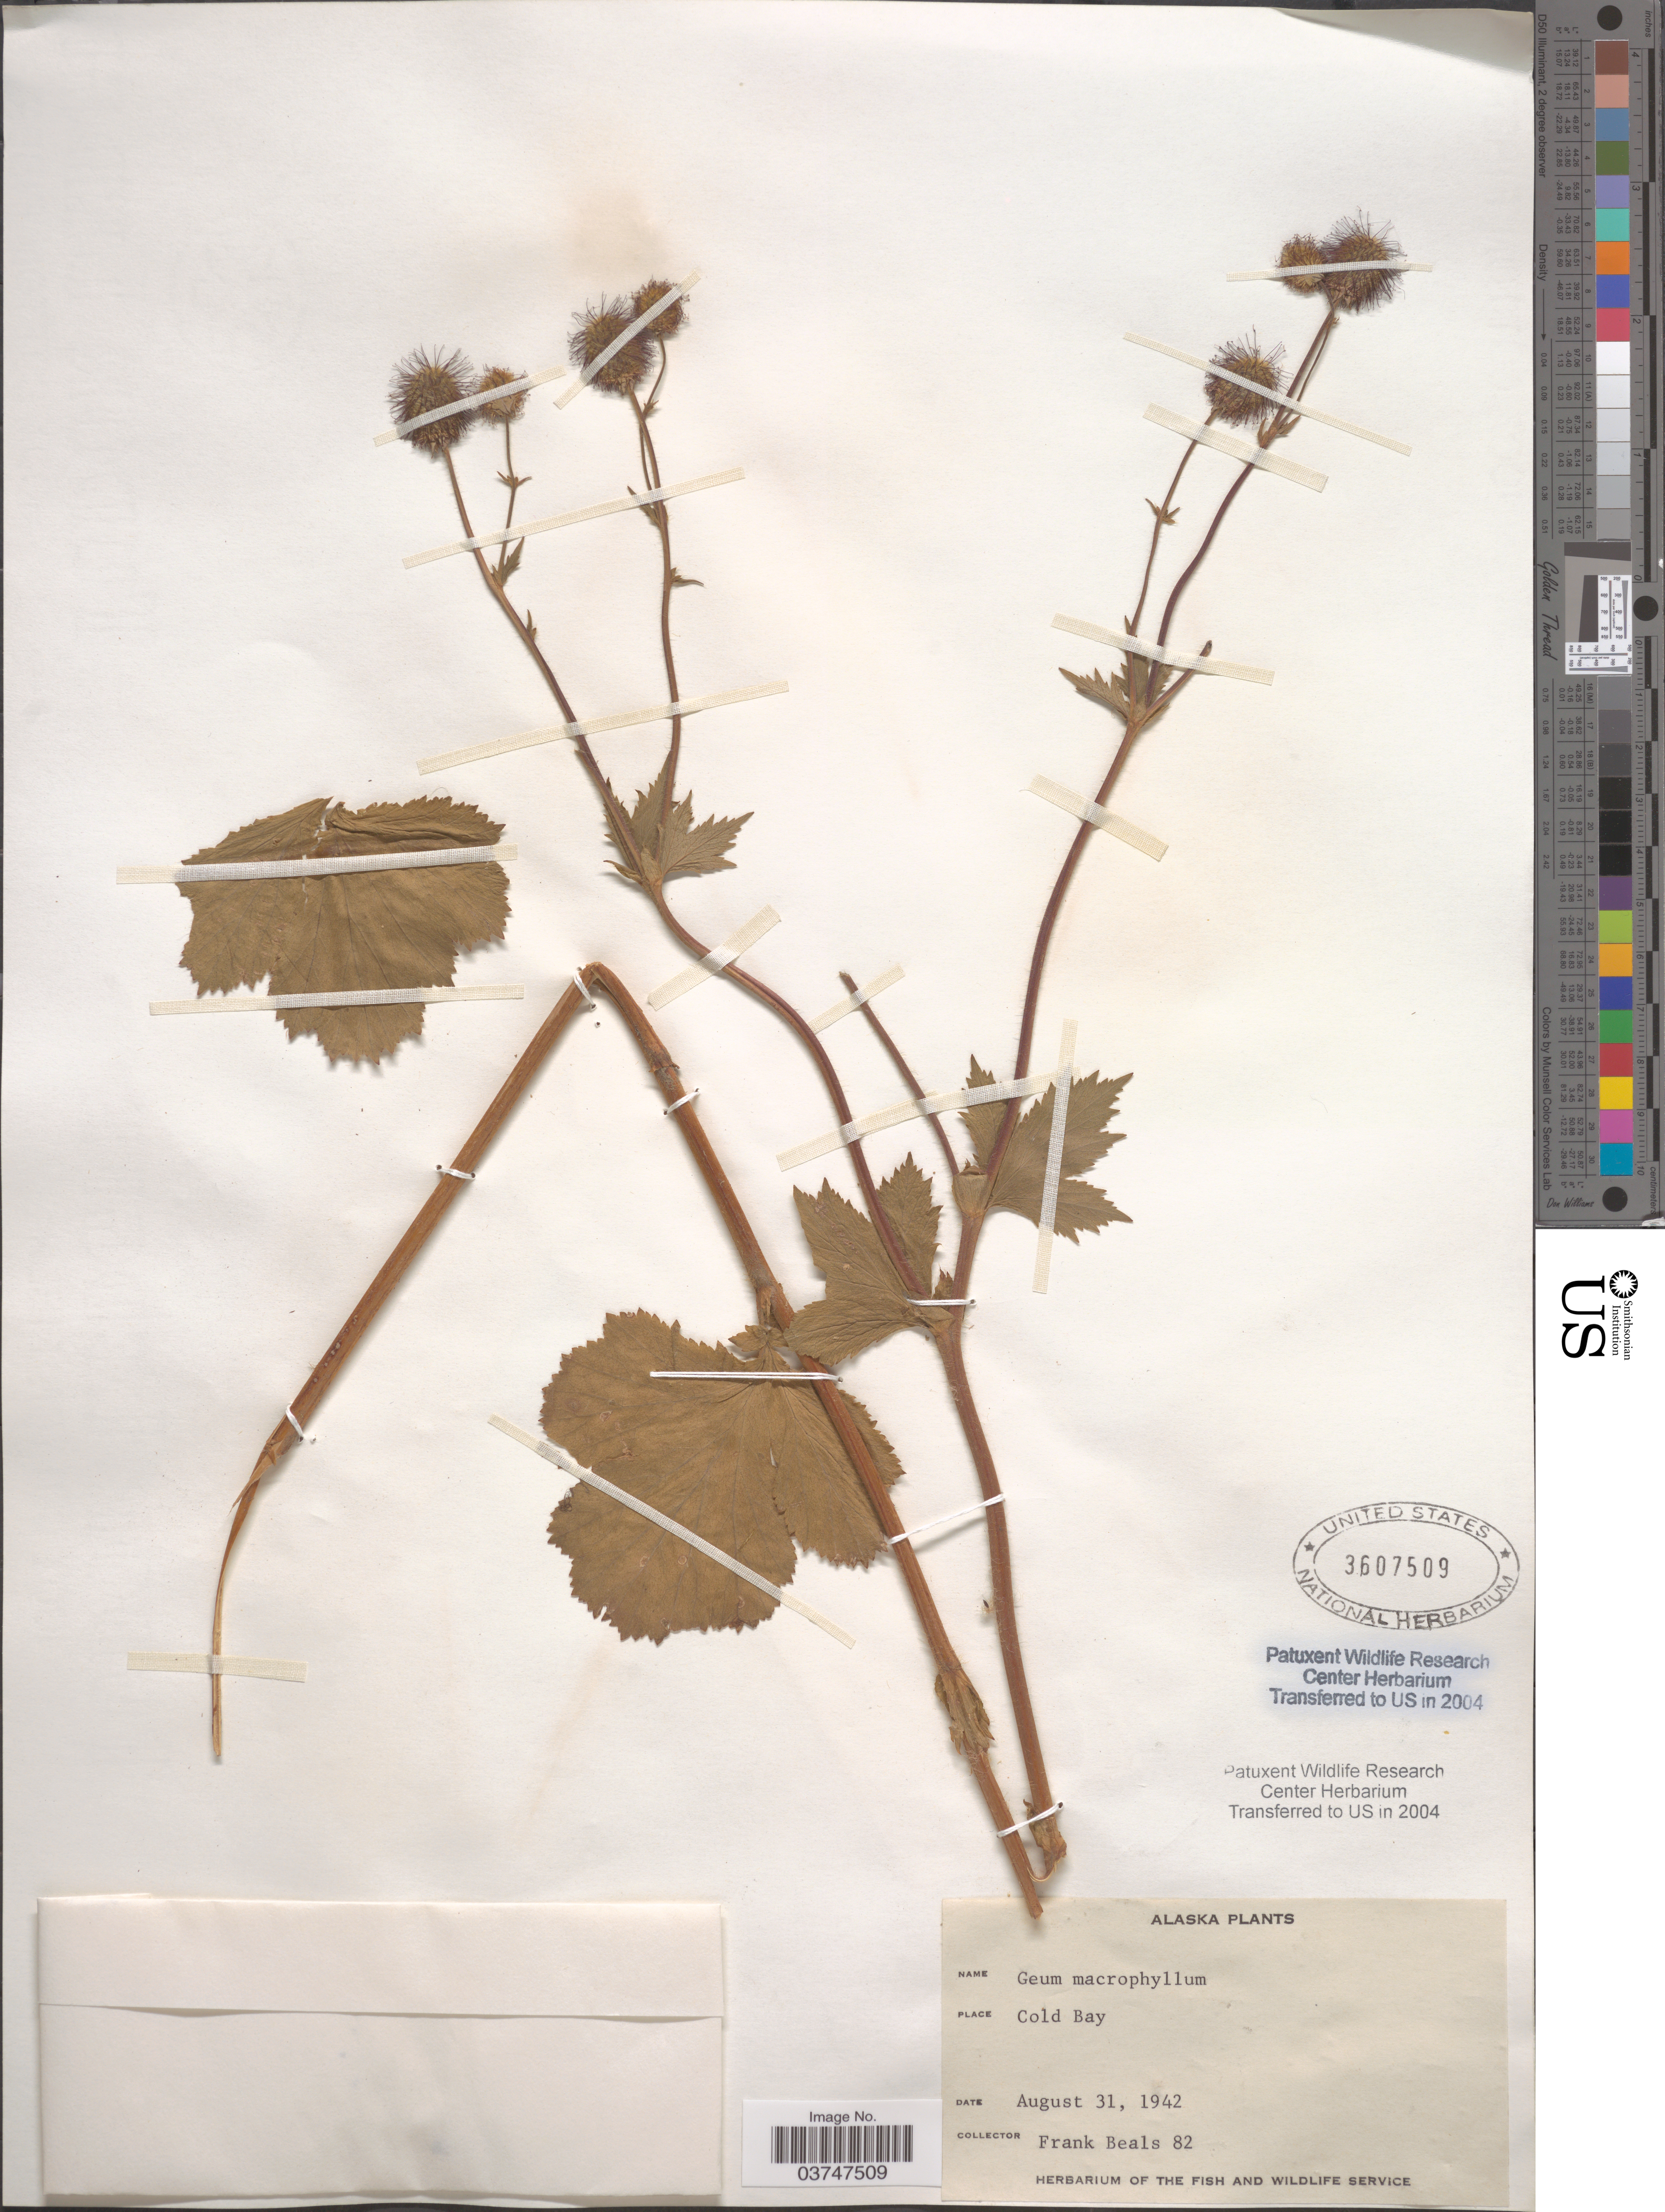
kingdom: Plantae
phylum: Tracheophyta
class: Magnoliopsida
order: Rosales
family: Rosaceae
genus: Geum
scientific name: Geum macrophyllum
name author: Willd.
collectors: F. Beals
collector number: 82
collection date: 1942-08-31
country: United States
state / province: Alaska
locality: Cold Bay.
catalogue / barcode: US 3607509